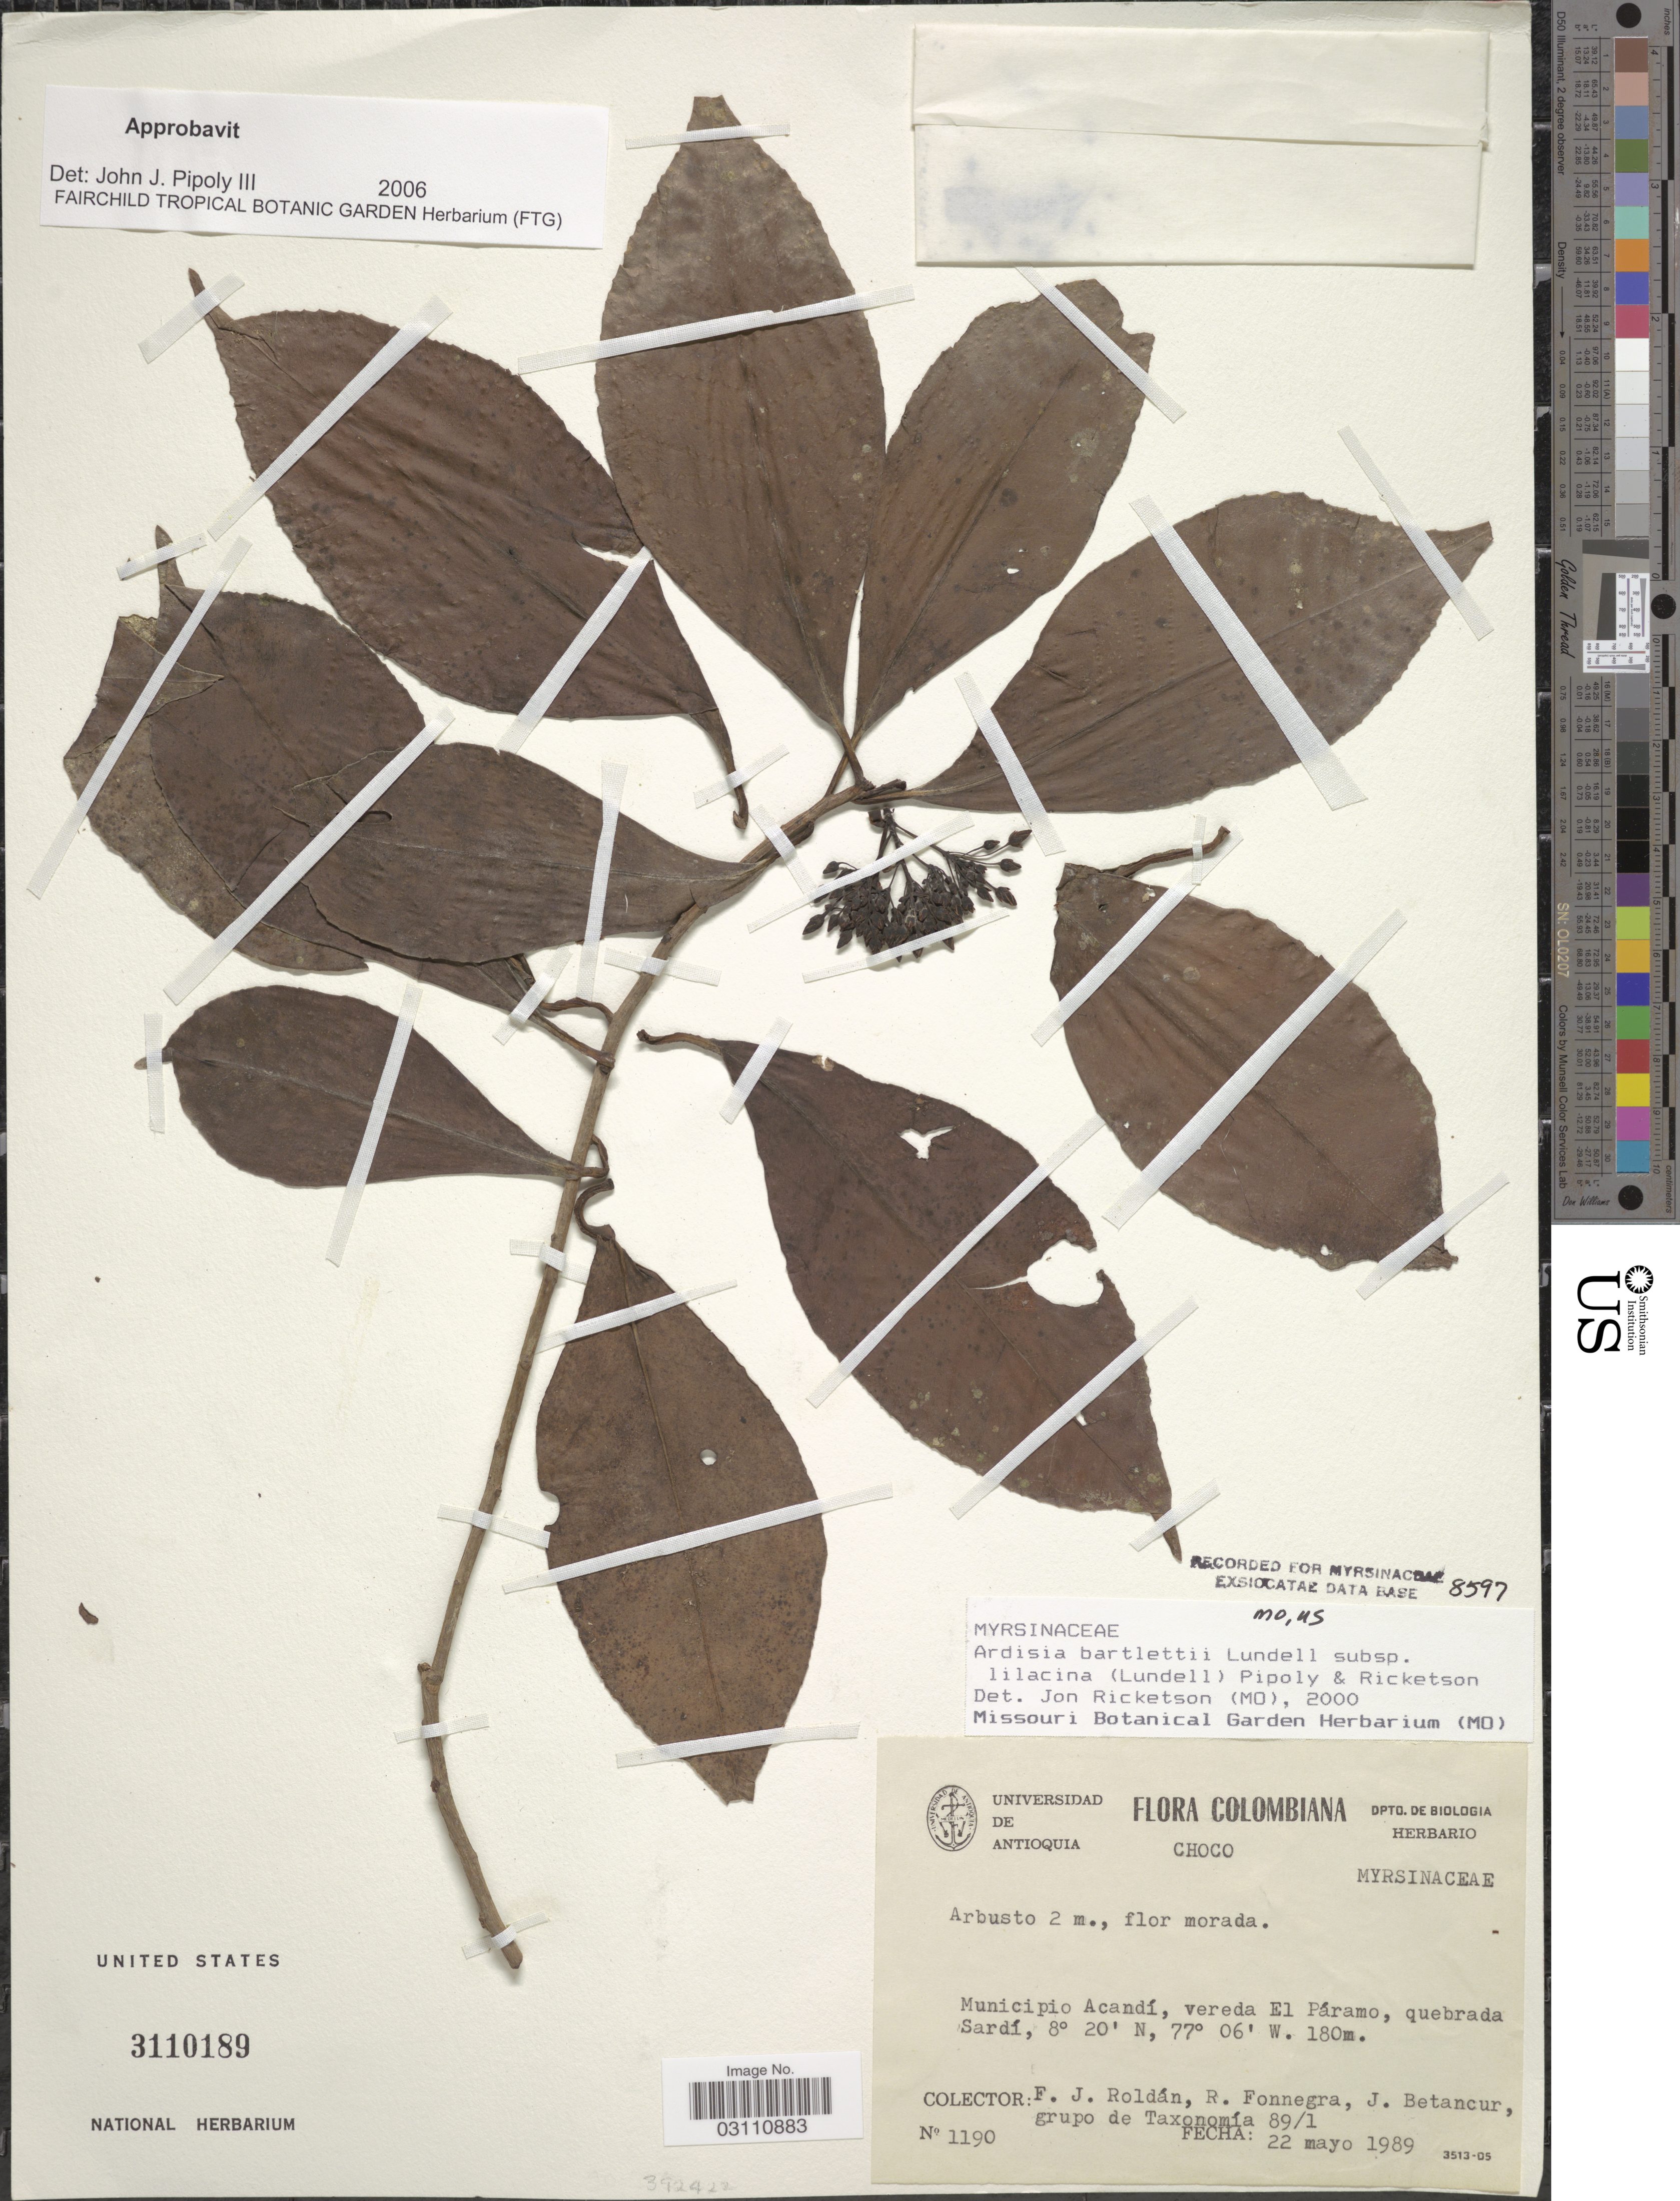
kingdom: Plantae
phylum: Tracheophyta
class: Magnoliopsida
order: Ericales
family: Primulaceae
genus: Ardisia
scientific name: Ardisia bartletii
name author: Lundell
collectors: F. J. Roldán, R. Fonnegra, J. Betancur & Grupo de Taxonomía 89/1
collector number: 1190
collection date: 1989-05-22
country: Colombia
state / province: Chocó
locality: Municipio Acandí, vereda El Páramo, quebrada Sardí.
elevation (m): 180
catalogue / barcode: US 3110189